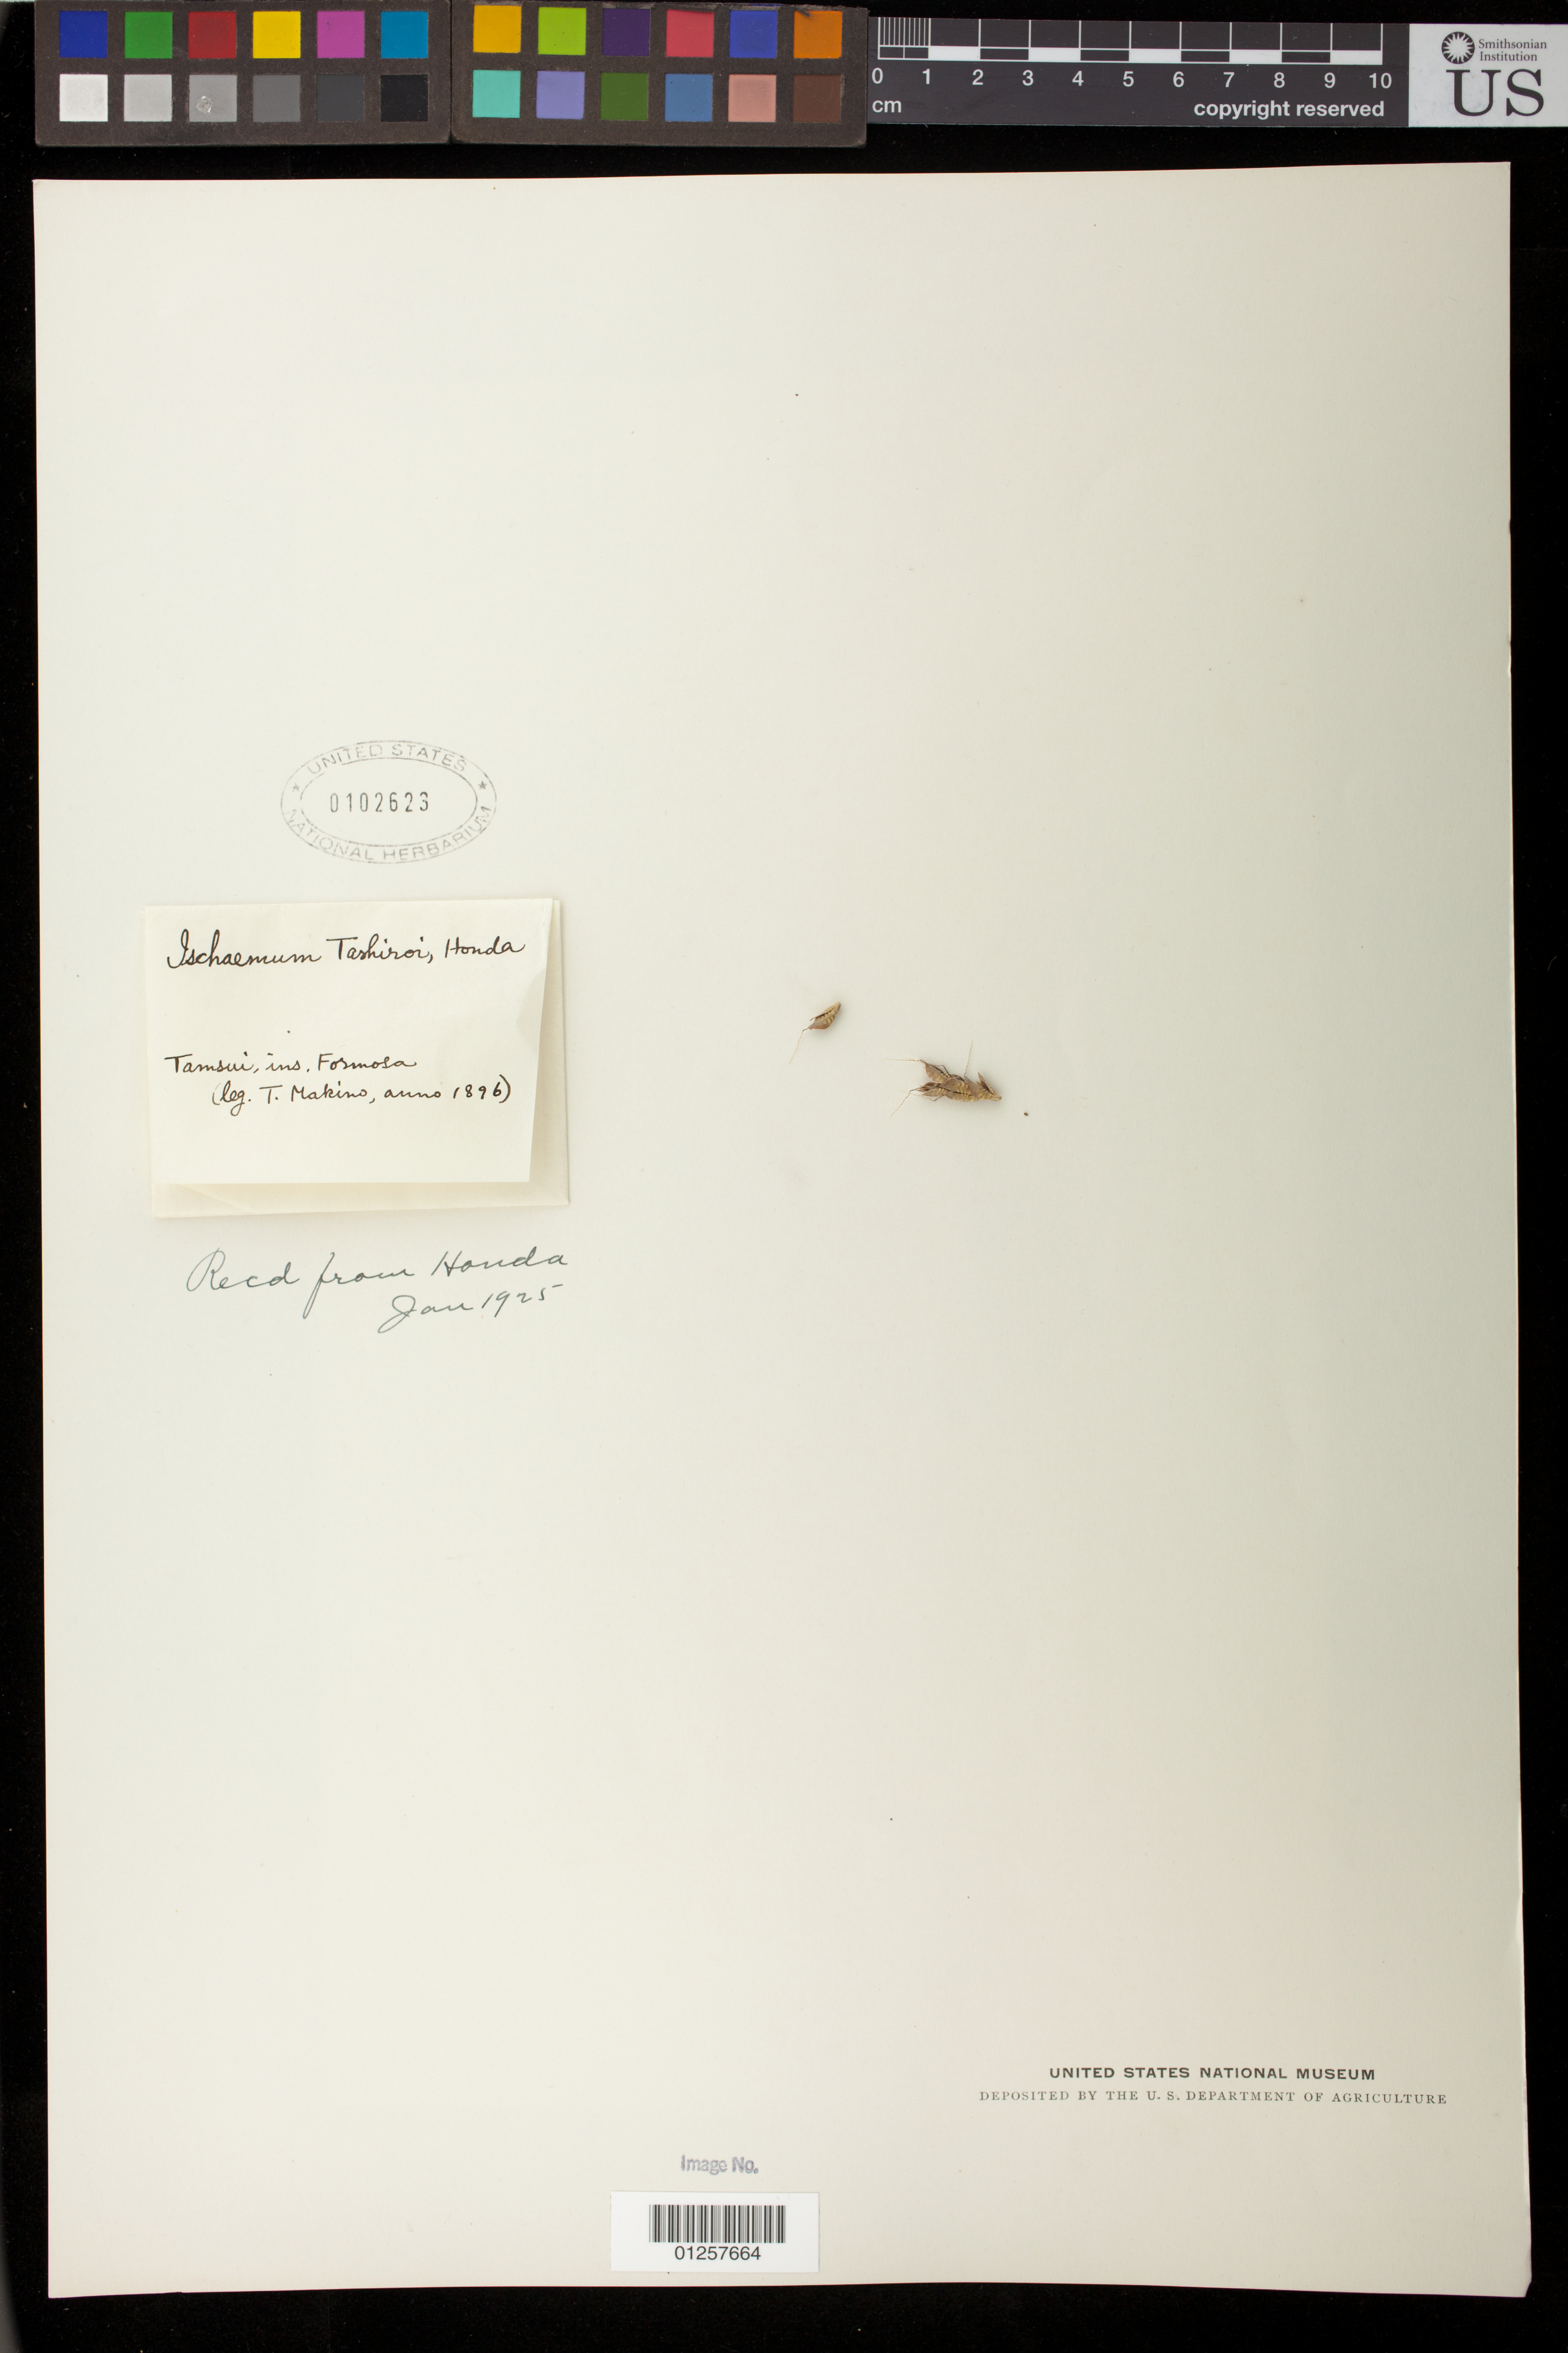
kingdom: Plantae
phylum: Tracheophyta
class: Liliopsida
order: Poales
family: Poaceae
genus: Ischaemum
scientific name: Ischaemum tashiroi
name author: Honda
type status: Isosyntype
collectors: T. Makino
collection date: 1896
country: Taiwan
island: Taiwan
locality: Tamsui, ins. Formosa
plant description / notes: Fragmentary material of type specimen received from Honda.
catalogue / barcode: US 102623